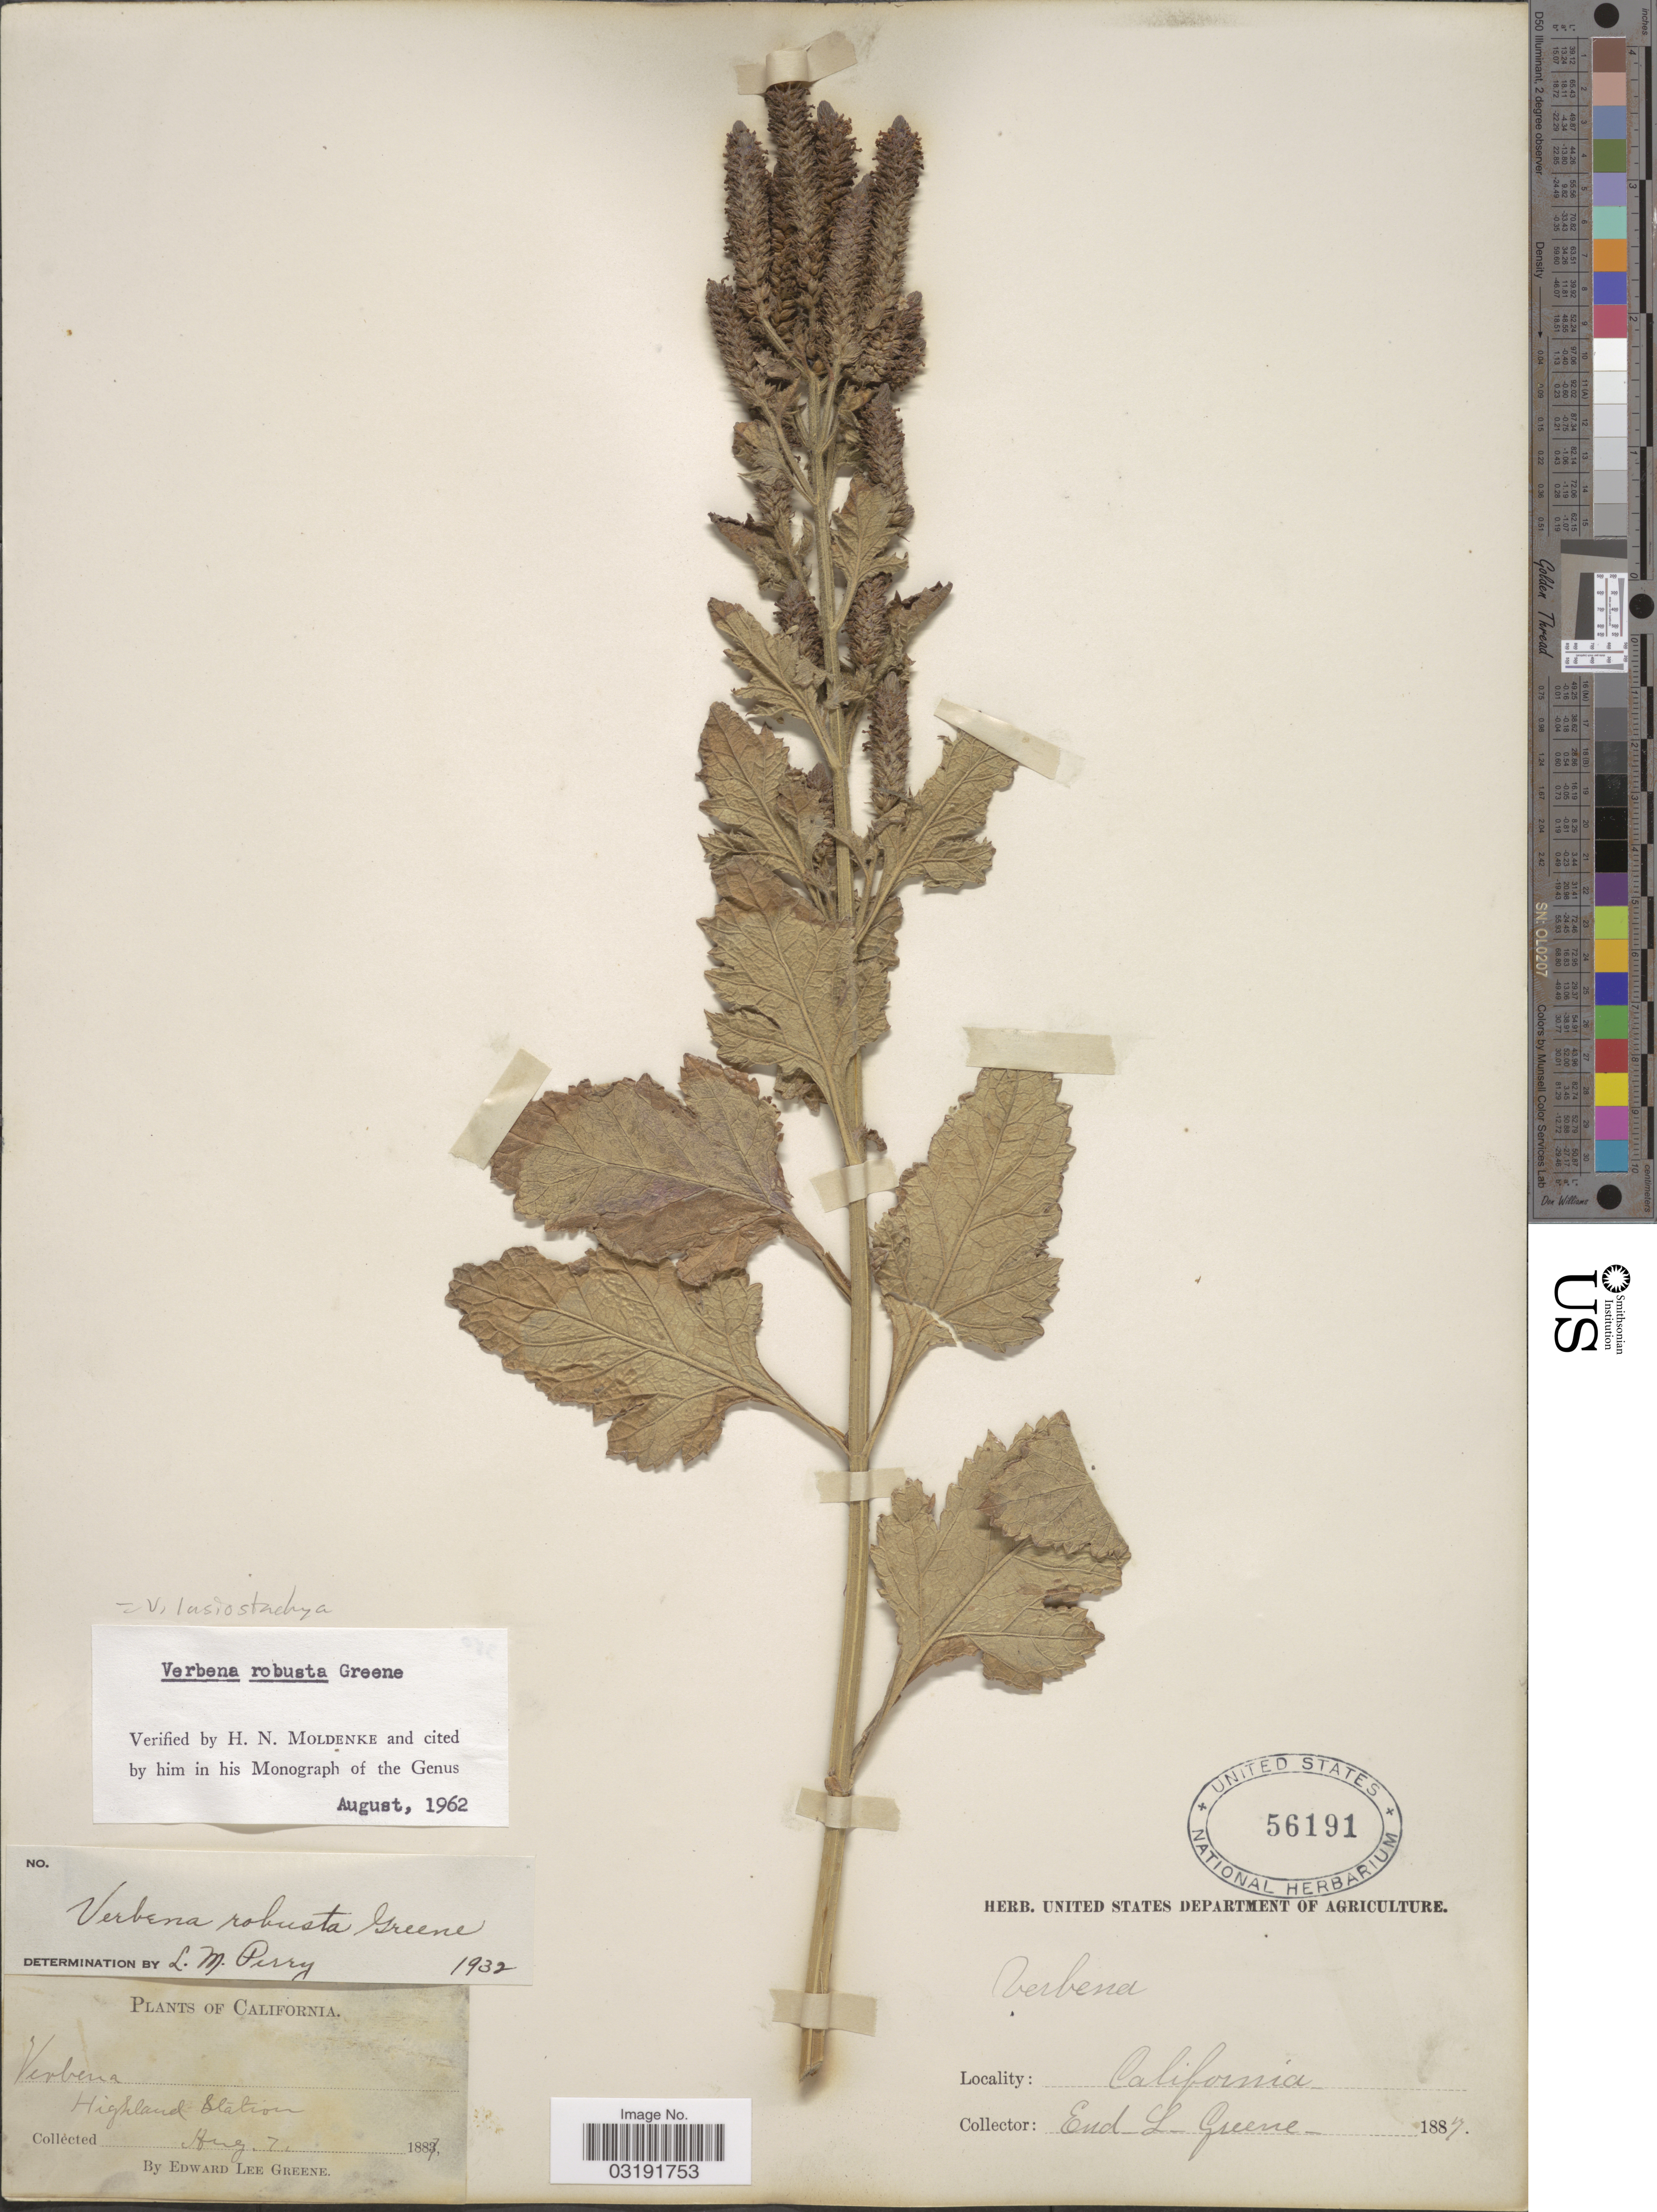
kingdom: Plantae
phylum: Tracheophyta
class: Magnoliopsida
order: Lamiales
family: Verbenaceae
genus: Verbena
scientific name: Verbena lasiostachys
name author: Link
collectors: E. L. Greene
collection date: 1887-08-07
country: United States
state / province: California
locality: Highland Station.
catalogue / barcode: US 56191